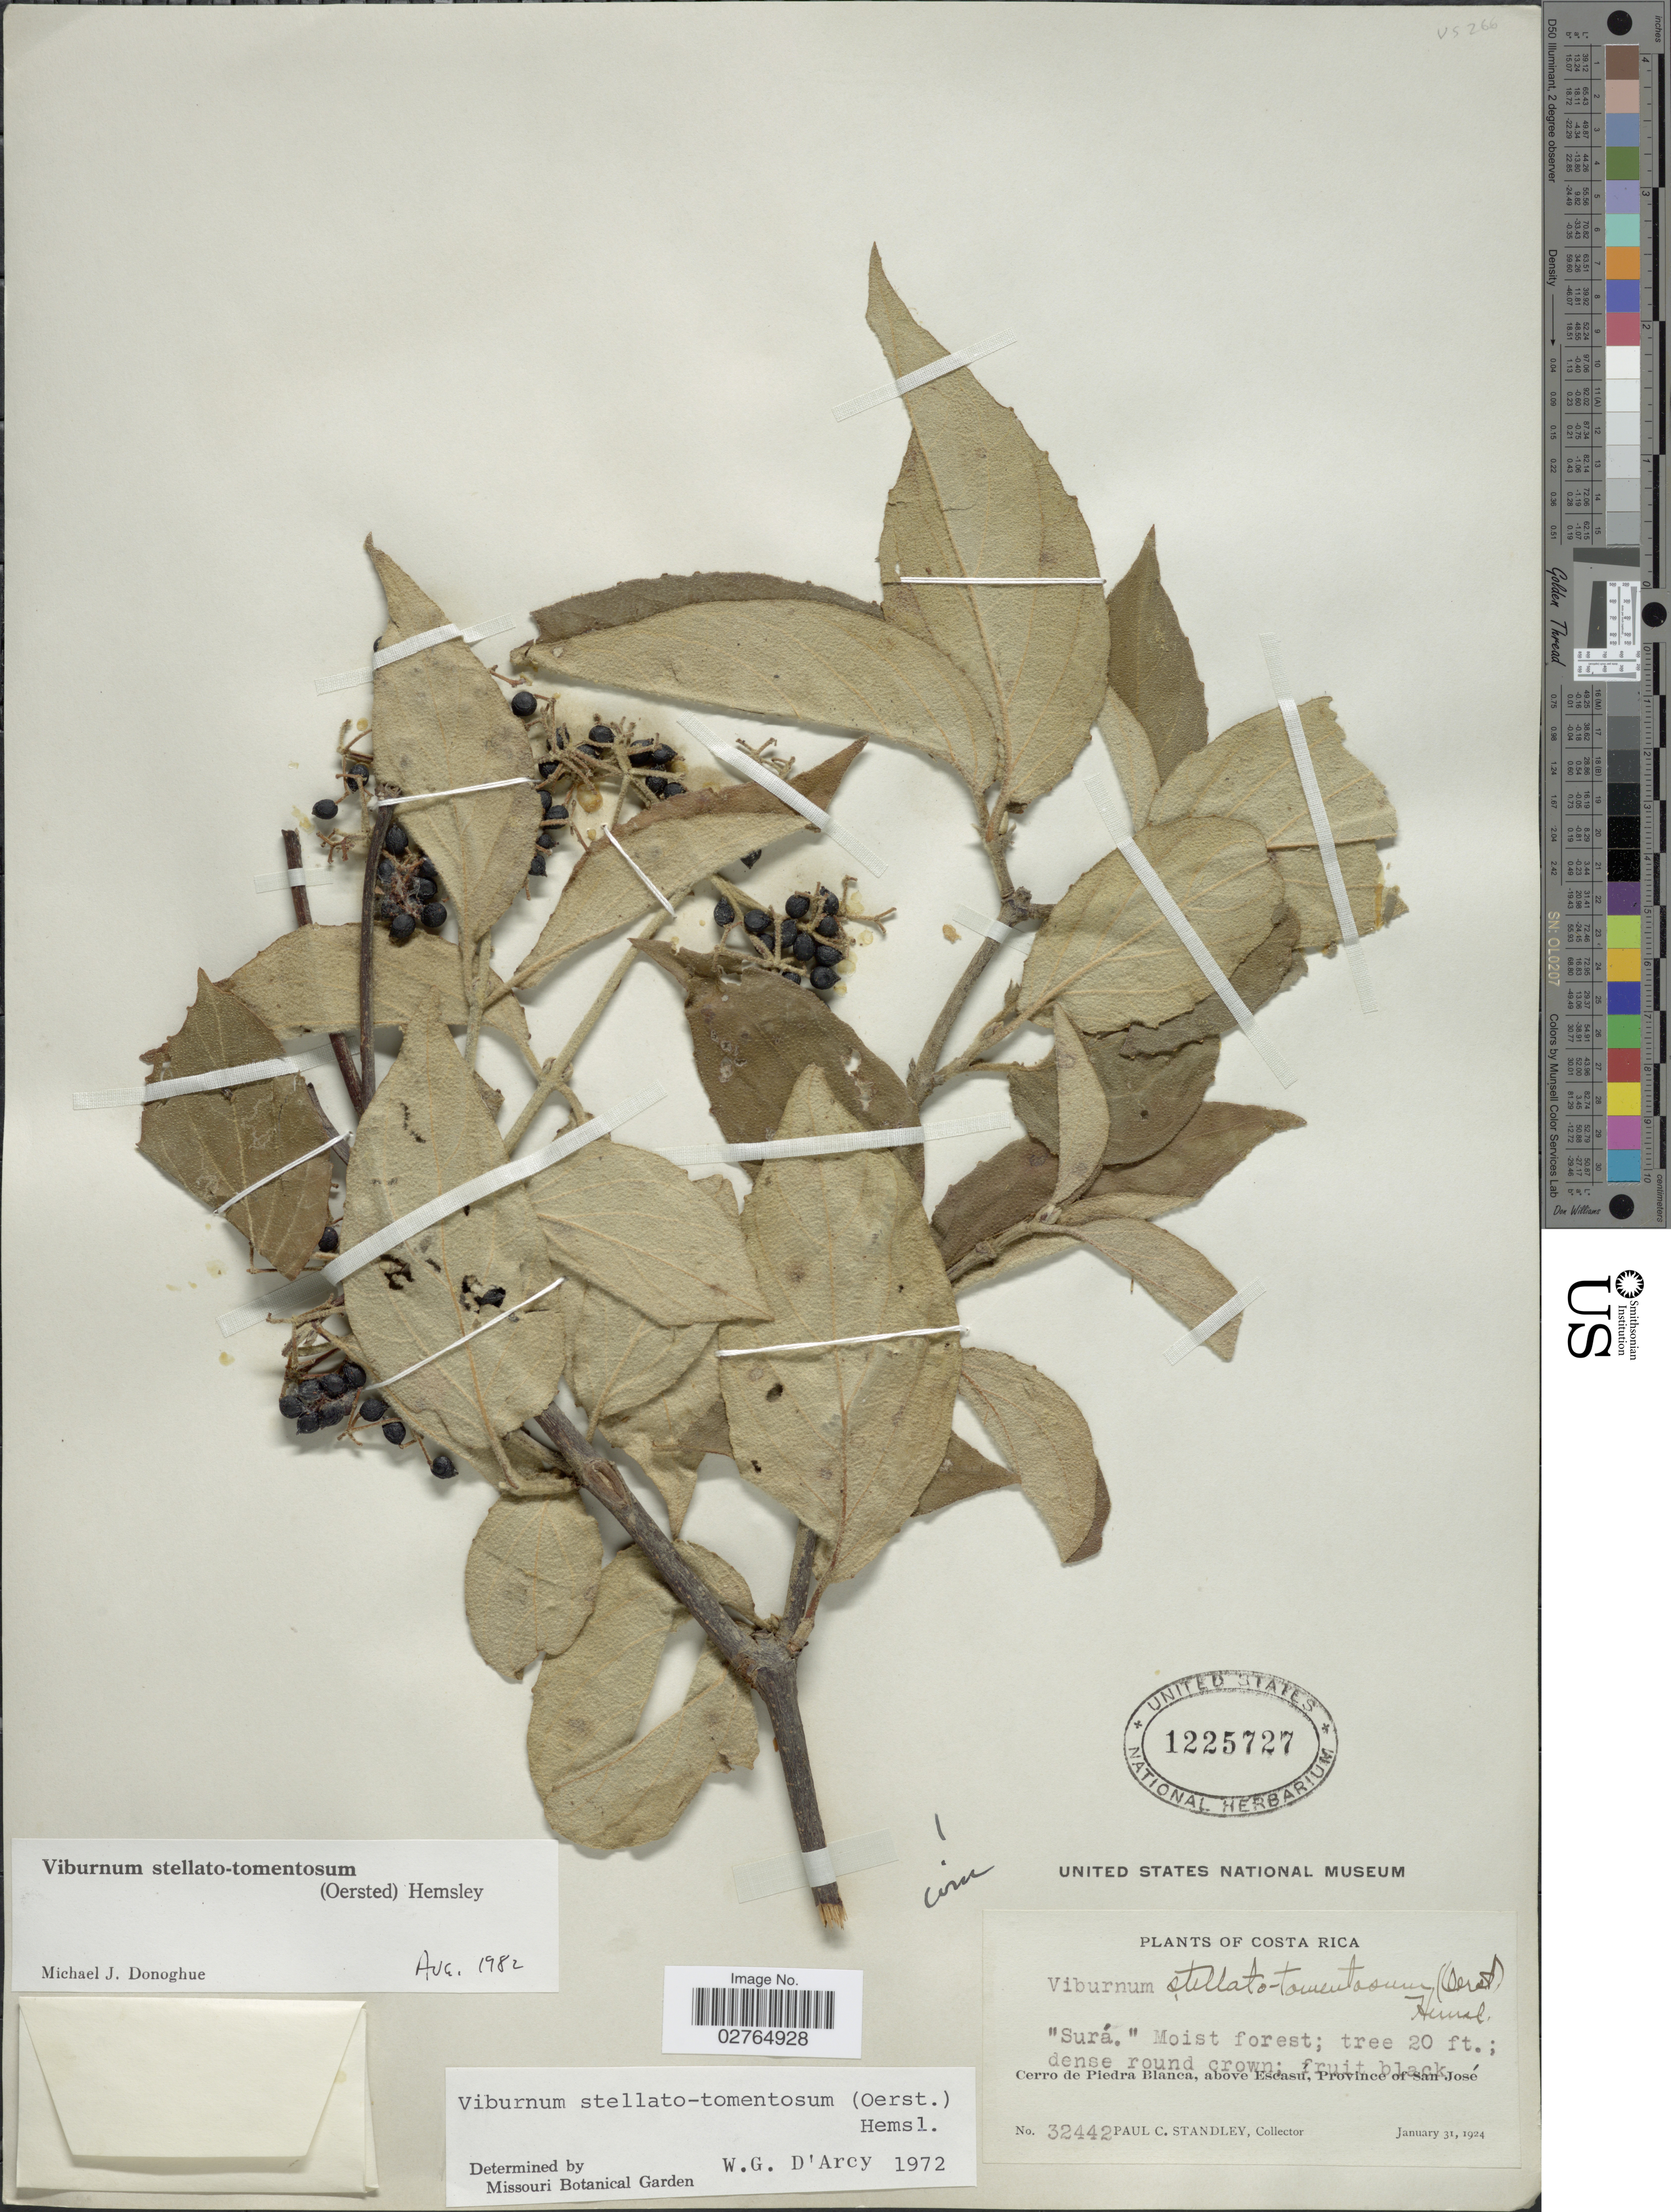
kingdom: Plantae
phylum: Tracheophyta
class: Magnoliopsida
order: Dipsacales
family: Viburnaceae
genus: Viburnum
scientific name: Viburnum stellatotomentosum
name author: (Oerst.) Hemsl.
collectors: P. C. Standley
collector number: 32442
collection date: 1924-01-31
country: Costa Rica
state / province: San José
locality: Surá.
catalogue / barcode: US 1225727